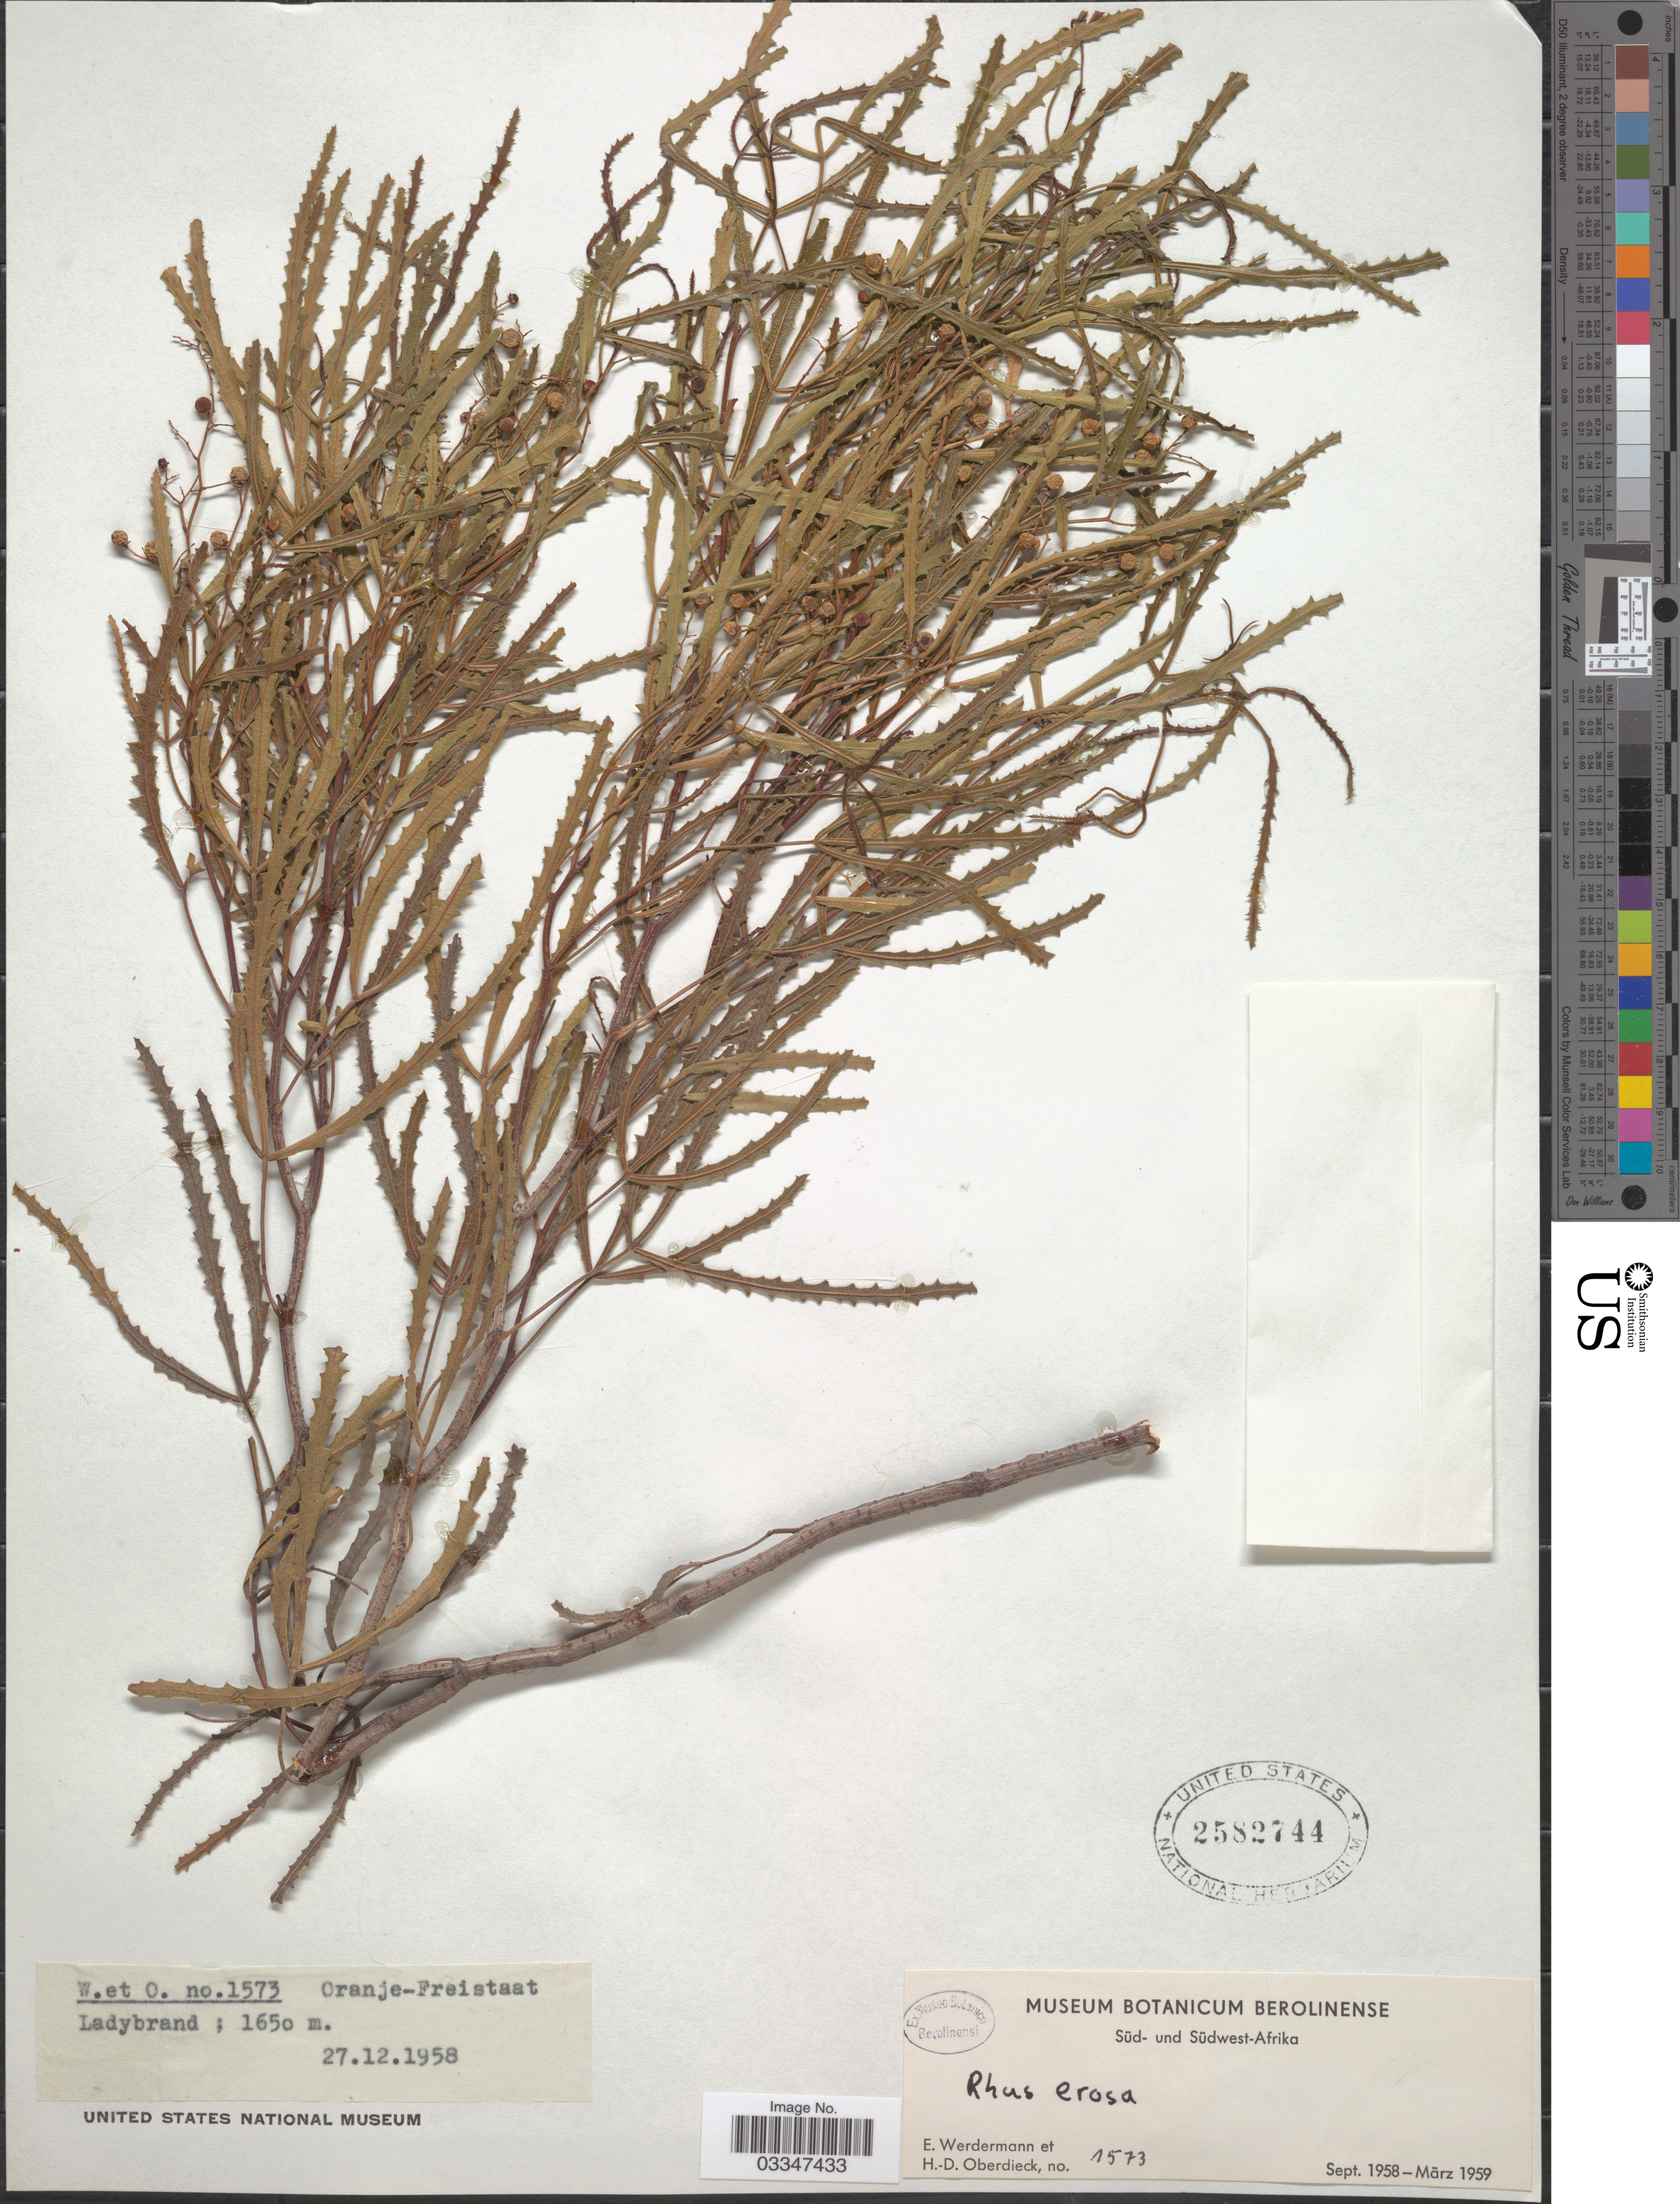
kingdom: Plantae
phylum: Tracheophyta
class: Magnoliopsida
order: Sapindales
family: Anacardiaceae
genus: Rhus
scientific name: Rhus erosa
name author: Thunb.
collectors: E. Werdermann & H. Oberdieck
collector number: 1573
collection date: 1958-12-27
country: South Africa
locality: Oranje-Freistaat, Ladybrand.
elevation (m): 1650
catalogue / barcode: US 2582744